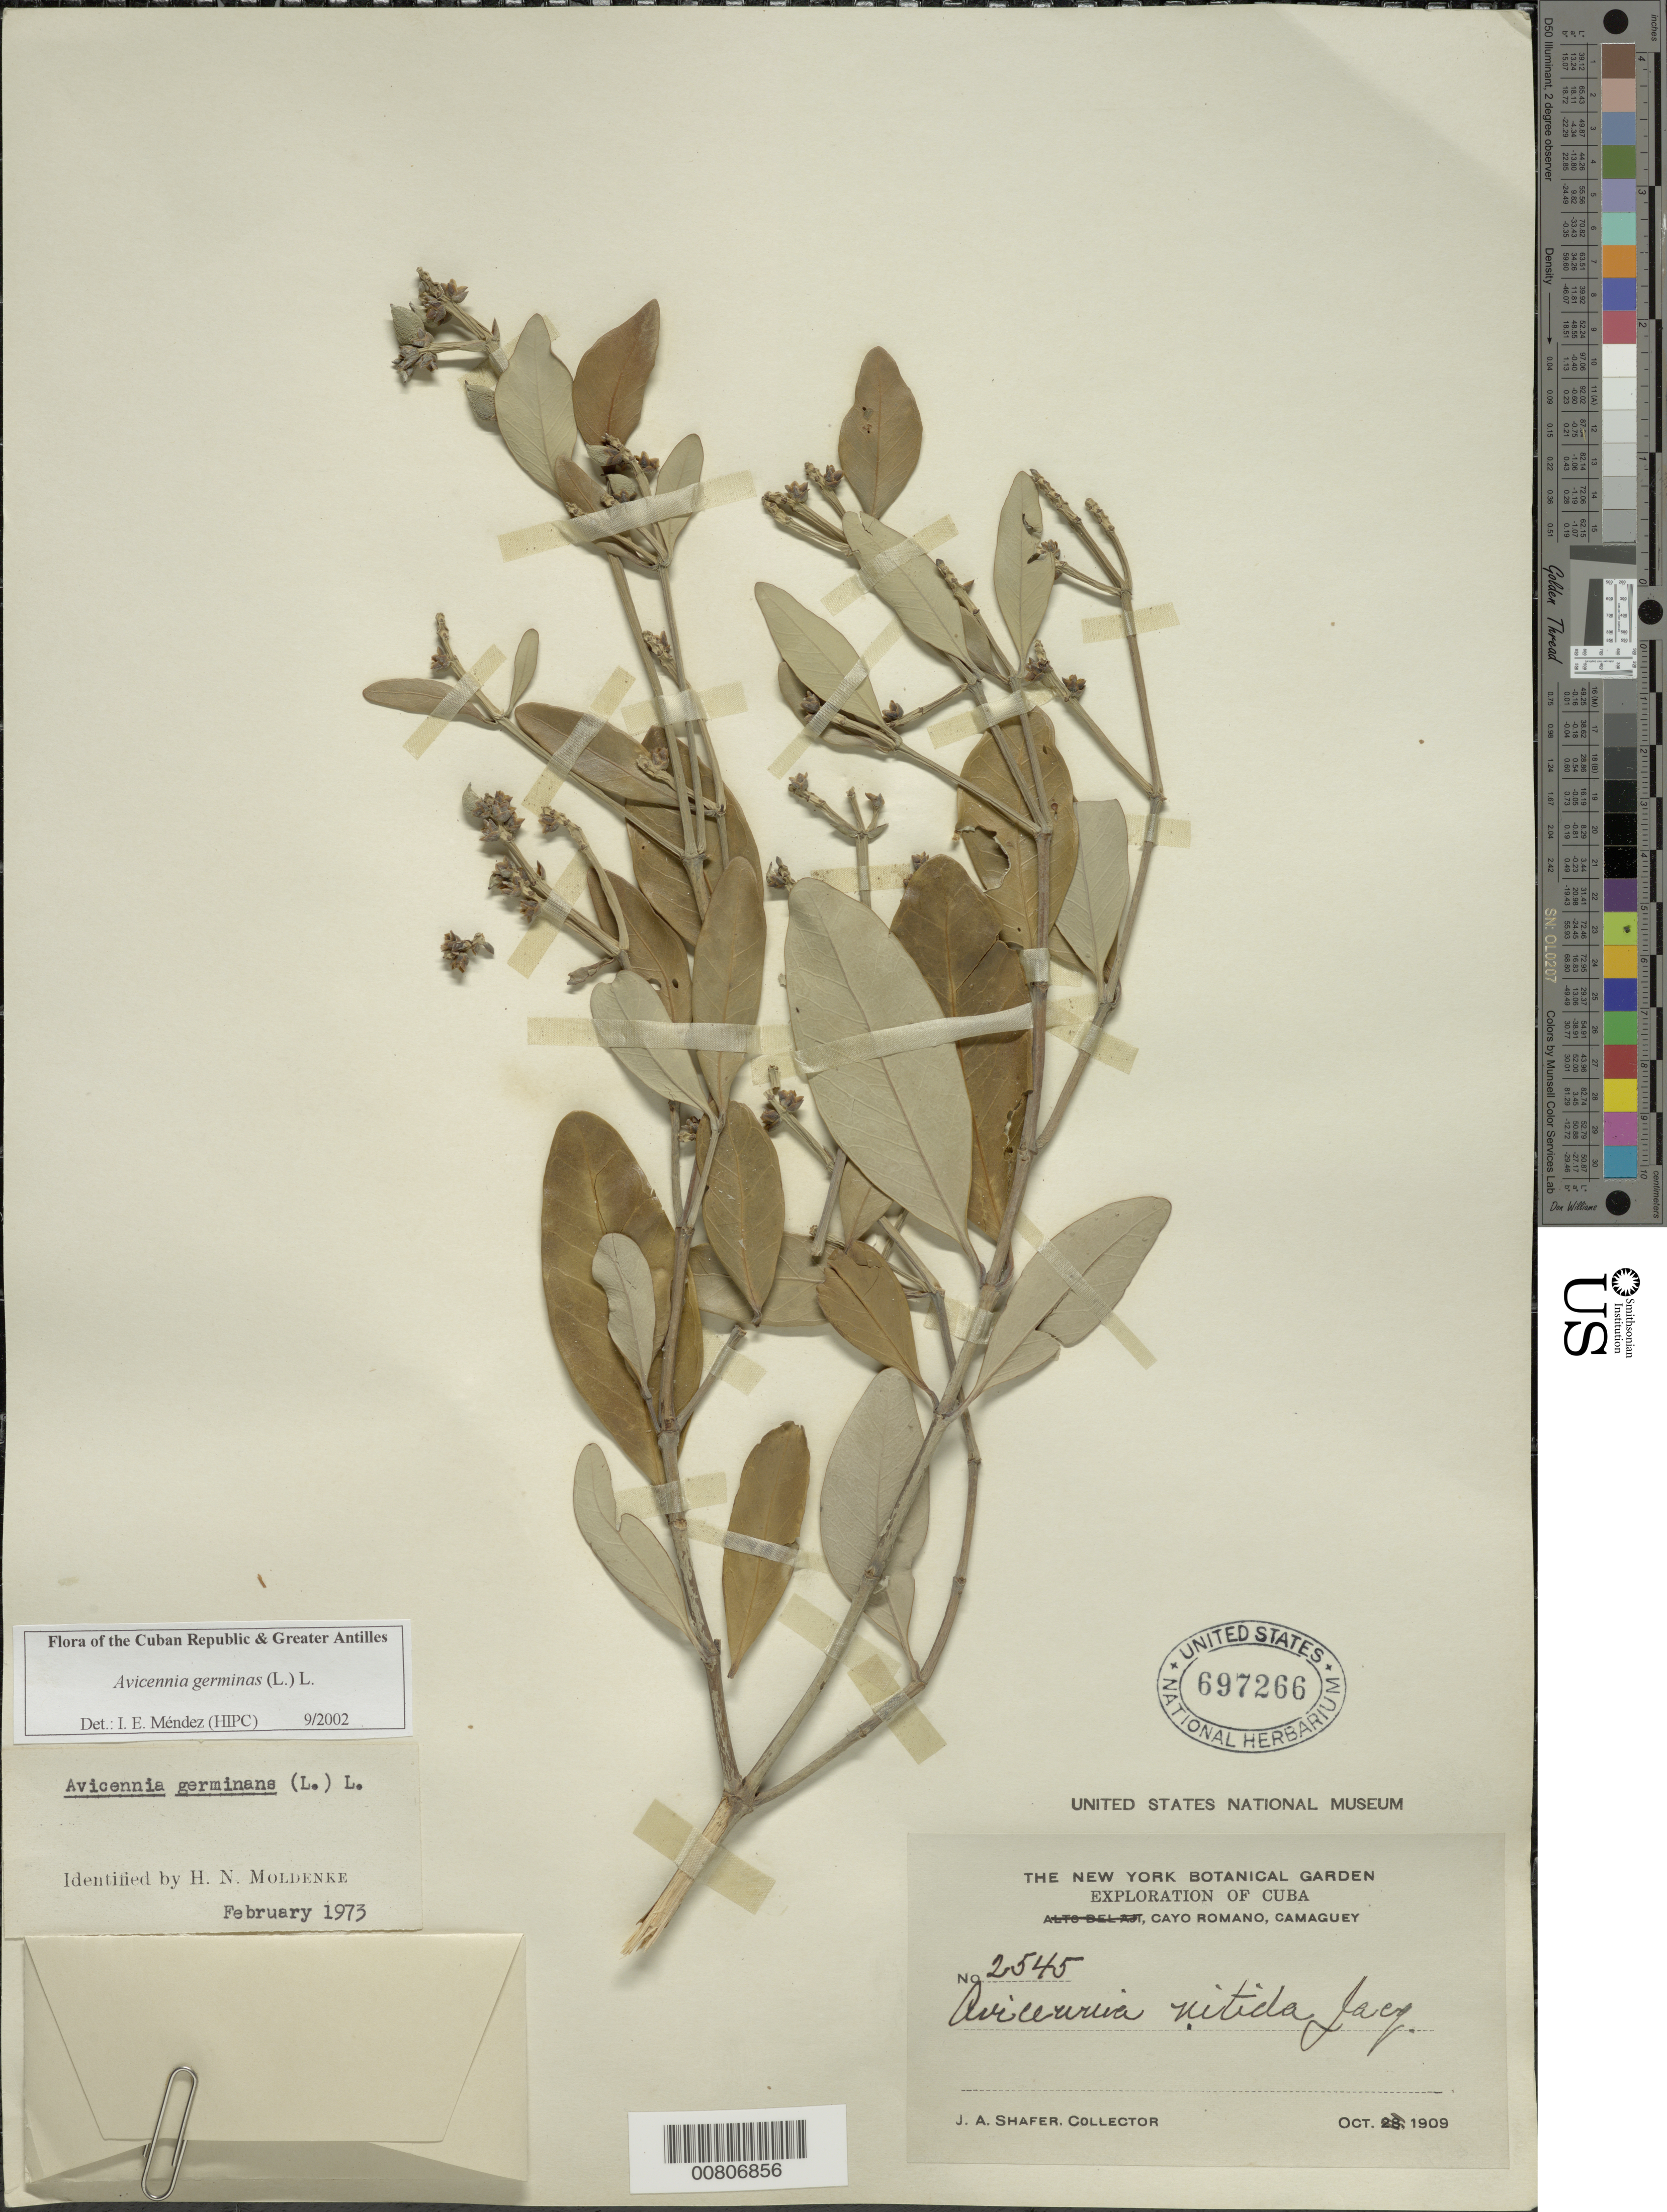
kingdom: Plantae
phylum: Tracheophyta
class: Magnoliopsida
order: Lamiales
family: Acanthaceae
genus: Avicennia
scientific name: Avicennia germinans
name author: (L.) L.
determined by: Méndez, Isidro E., (HIPC)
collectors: J. A. Shafer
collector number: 2545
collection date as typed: Oct 1909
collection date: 1909-10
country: Cuba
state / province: Camaguey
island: Cuba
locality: Cayo Romano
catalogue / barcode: US 697266